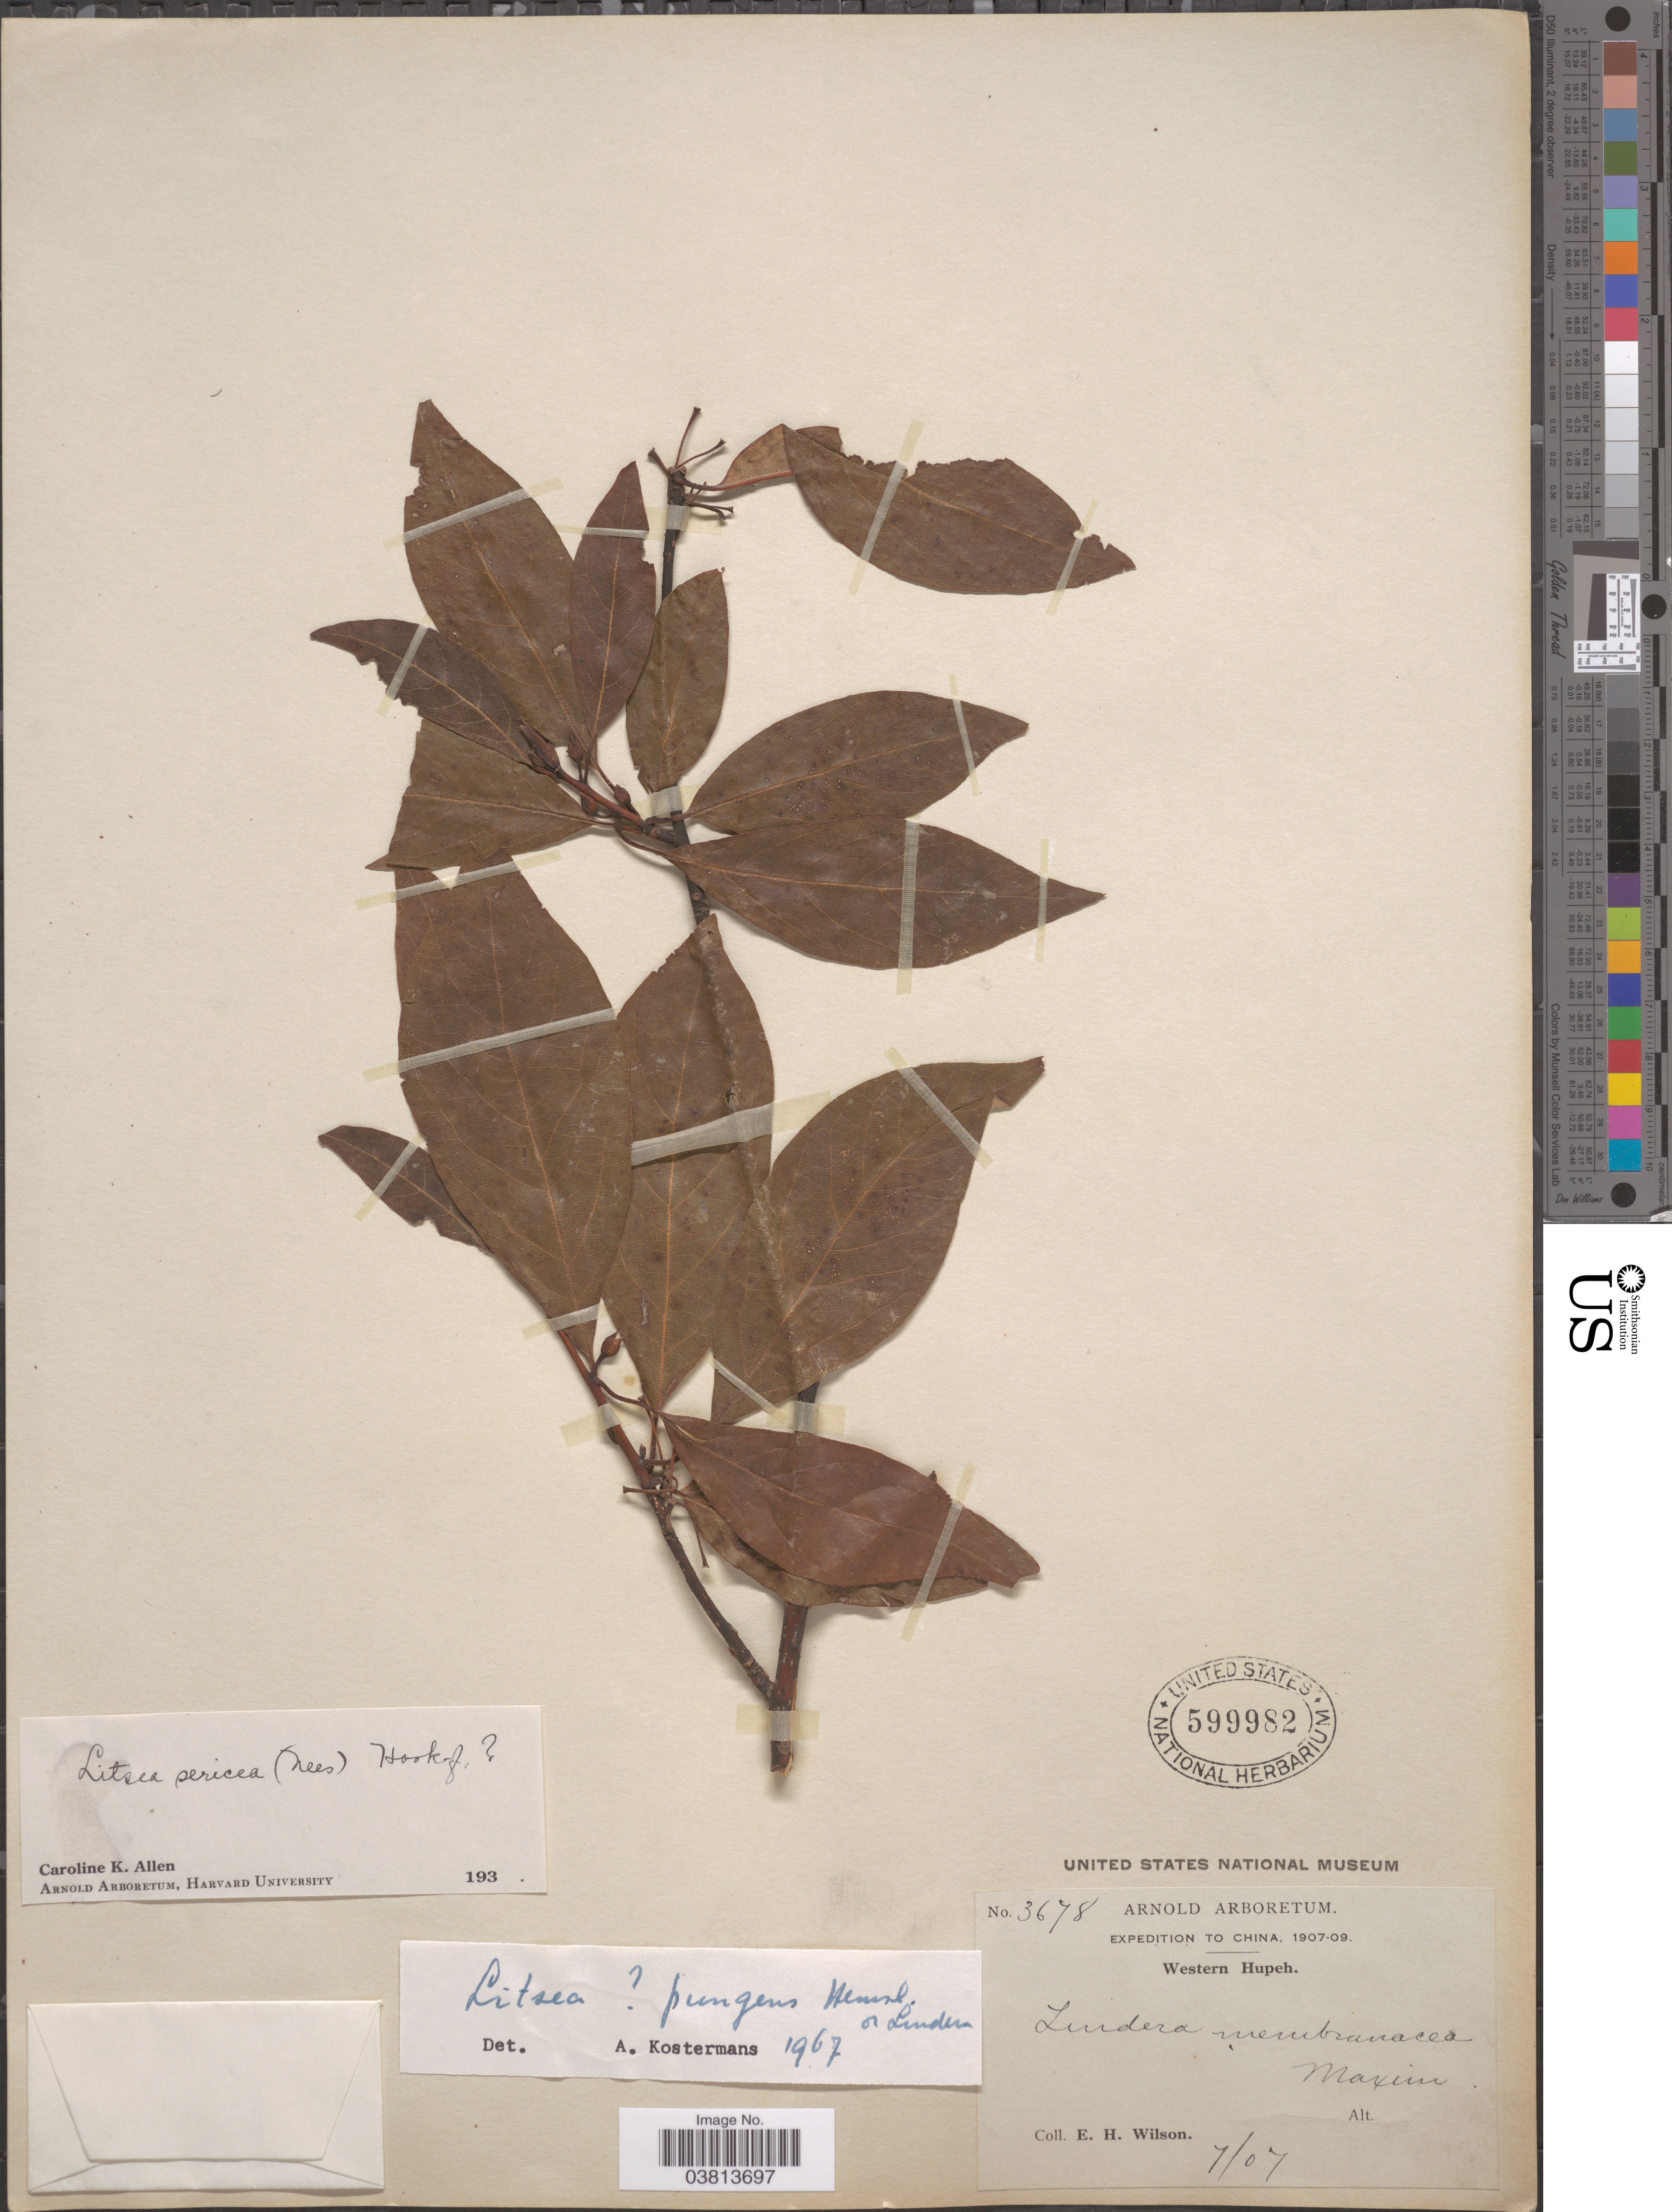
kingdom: Plantae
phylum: Tracheophyta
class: Magnoliopsida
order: Laurales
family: Lauraceae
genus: Litsea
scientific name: Litsea pungens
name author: Hemsl.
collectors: E. Wilson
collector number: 3678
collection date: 1907-07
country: China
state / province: Hubei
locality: Western Hupeh.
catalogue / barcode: US 599982